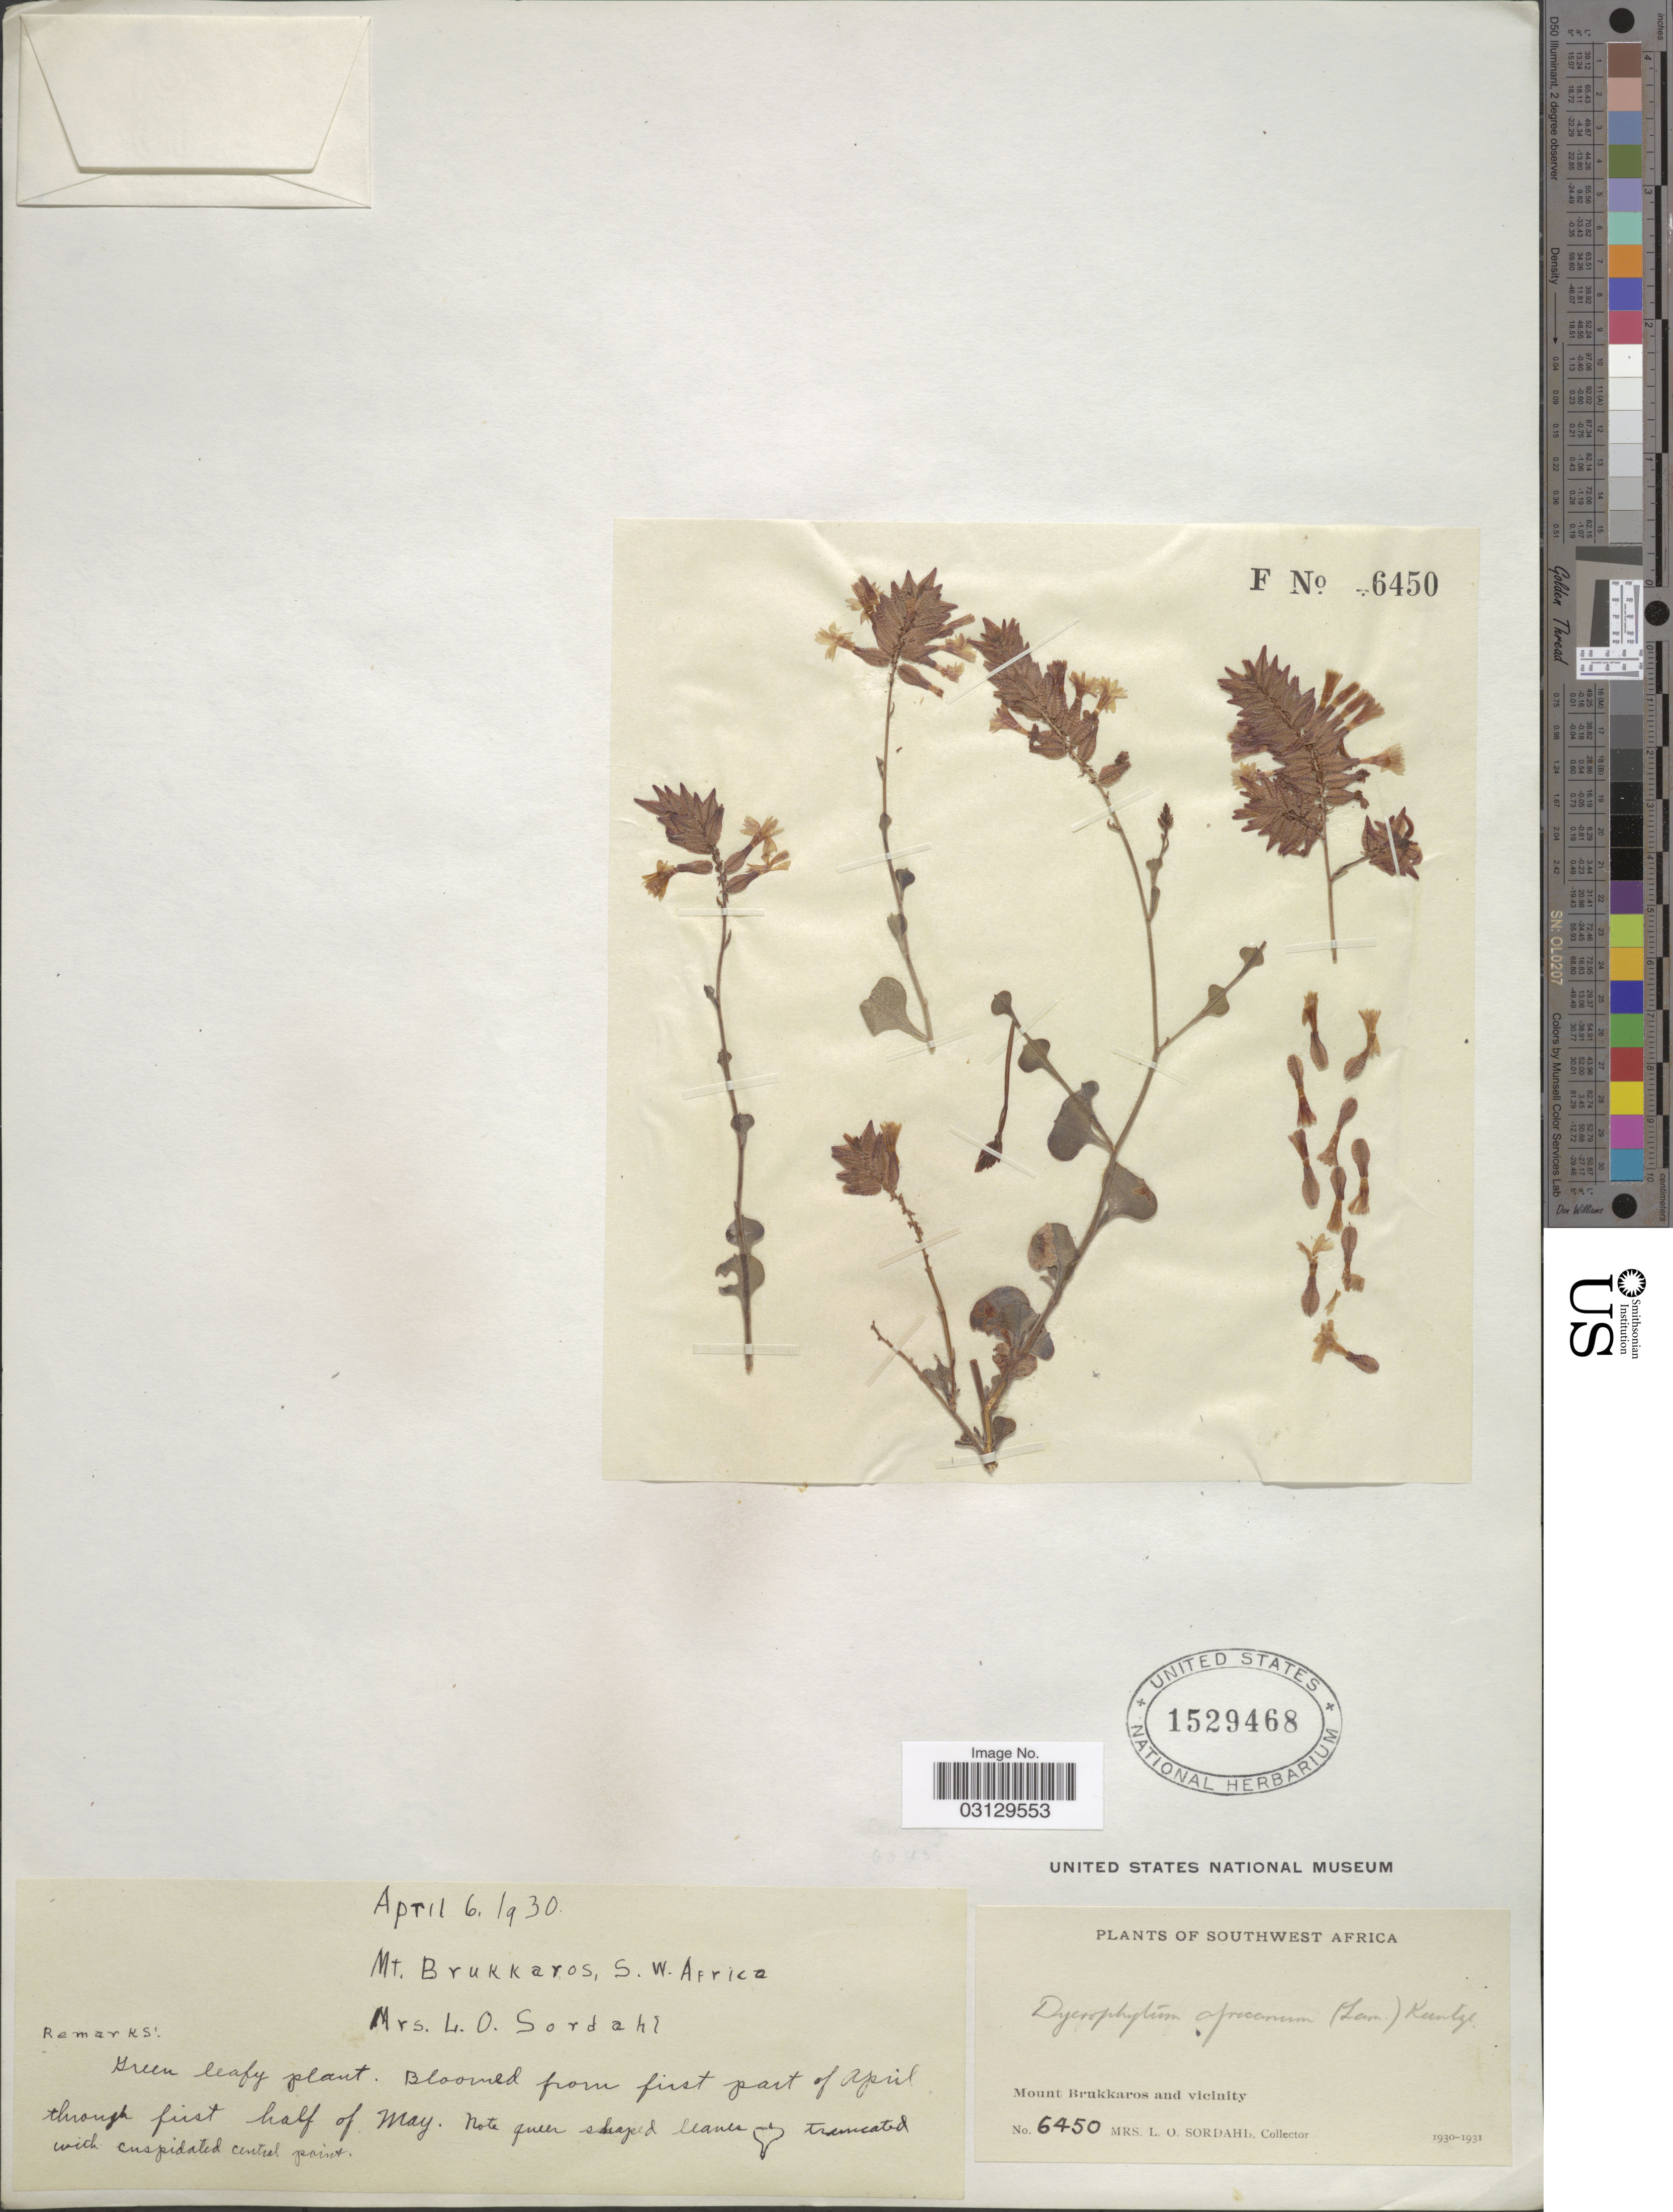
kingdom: Plantae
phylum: Tracheophyta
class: Magnoliopsida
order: Caryophyllales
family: Plumbaginaceae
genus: Dyerophytum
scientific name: Dyerophytum africanum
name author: (Lam.) Kuntze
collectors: L. Sordahl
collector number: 6450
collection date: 1930-04-06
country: Namibia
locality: Mount Brukkaros and vicinity, Southwest Africa.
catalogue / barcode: US 1529468